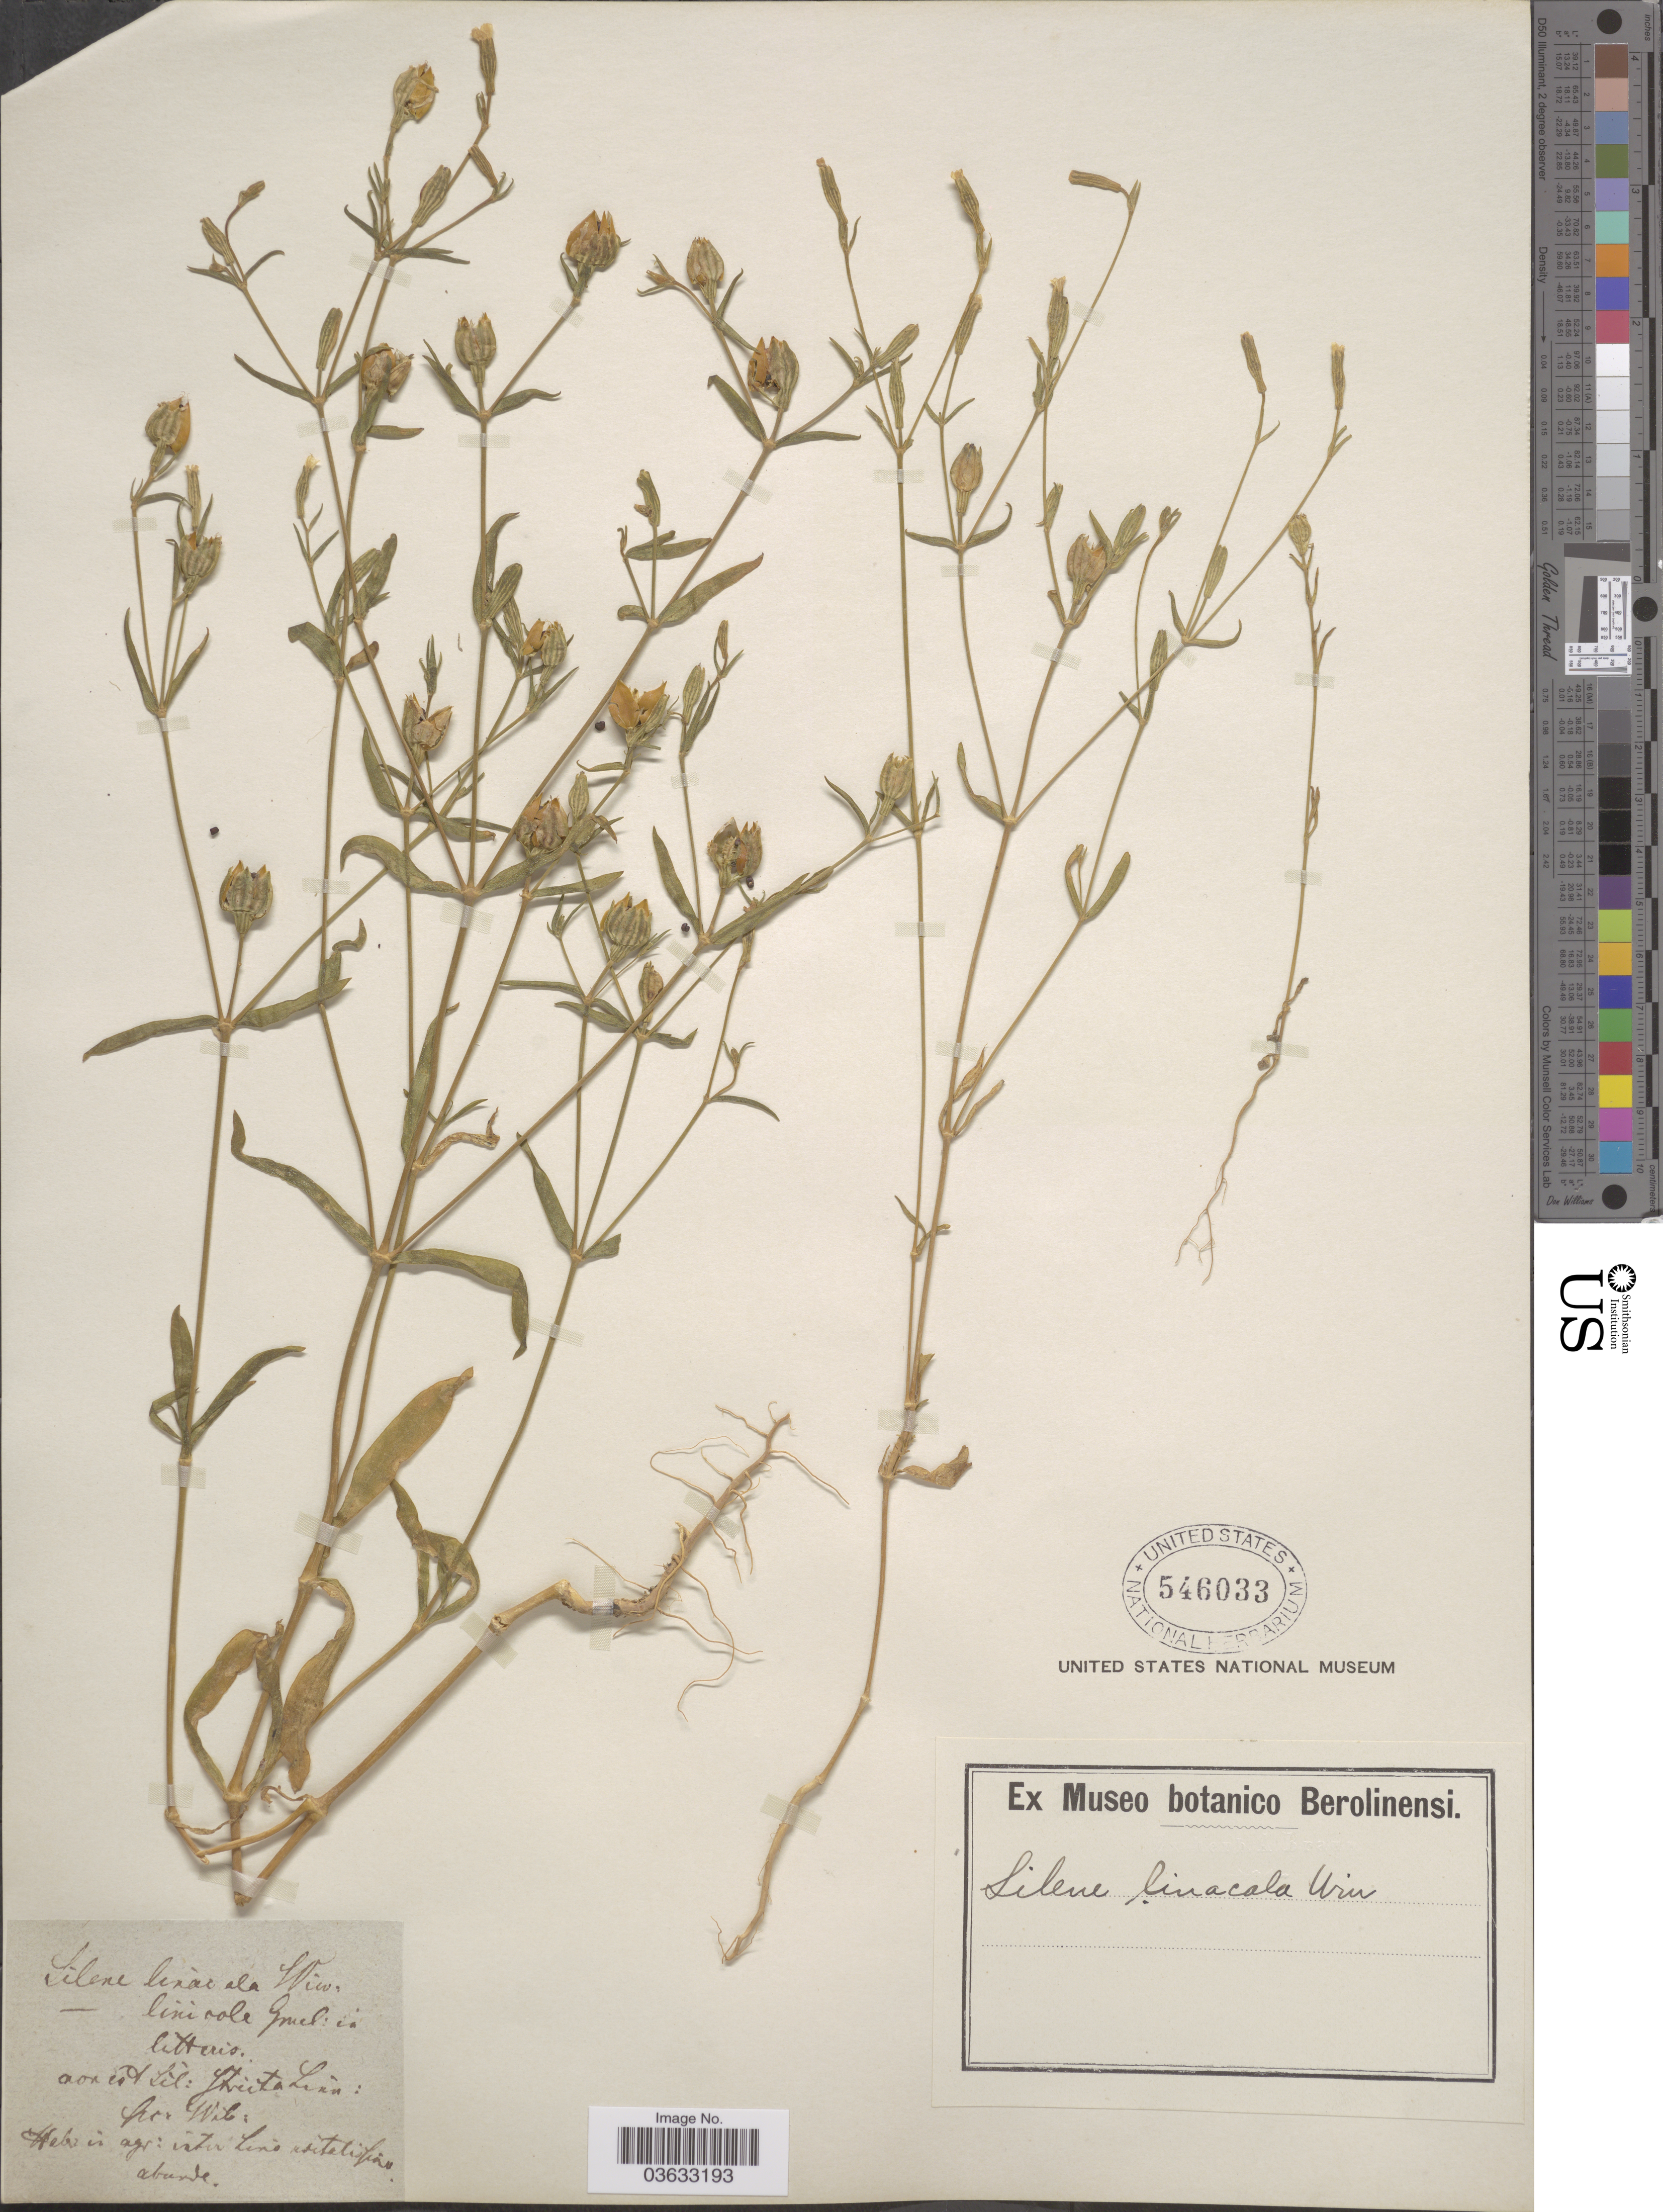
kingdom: Plantae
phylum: Tracheophyta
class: Magnoliopsida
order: Caryophyllales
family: Caryophyllaceae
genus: Silene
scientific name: Silene linicola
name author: C.C. Gmel.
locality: Heb [interpreted]. in agr: inter [interpreted] Lino [interpreted] asitelifino [interpreted] abunde.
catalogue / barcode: US 546033